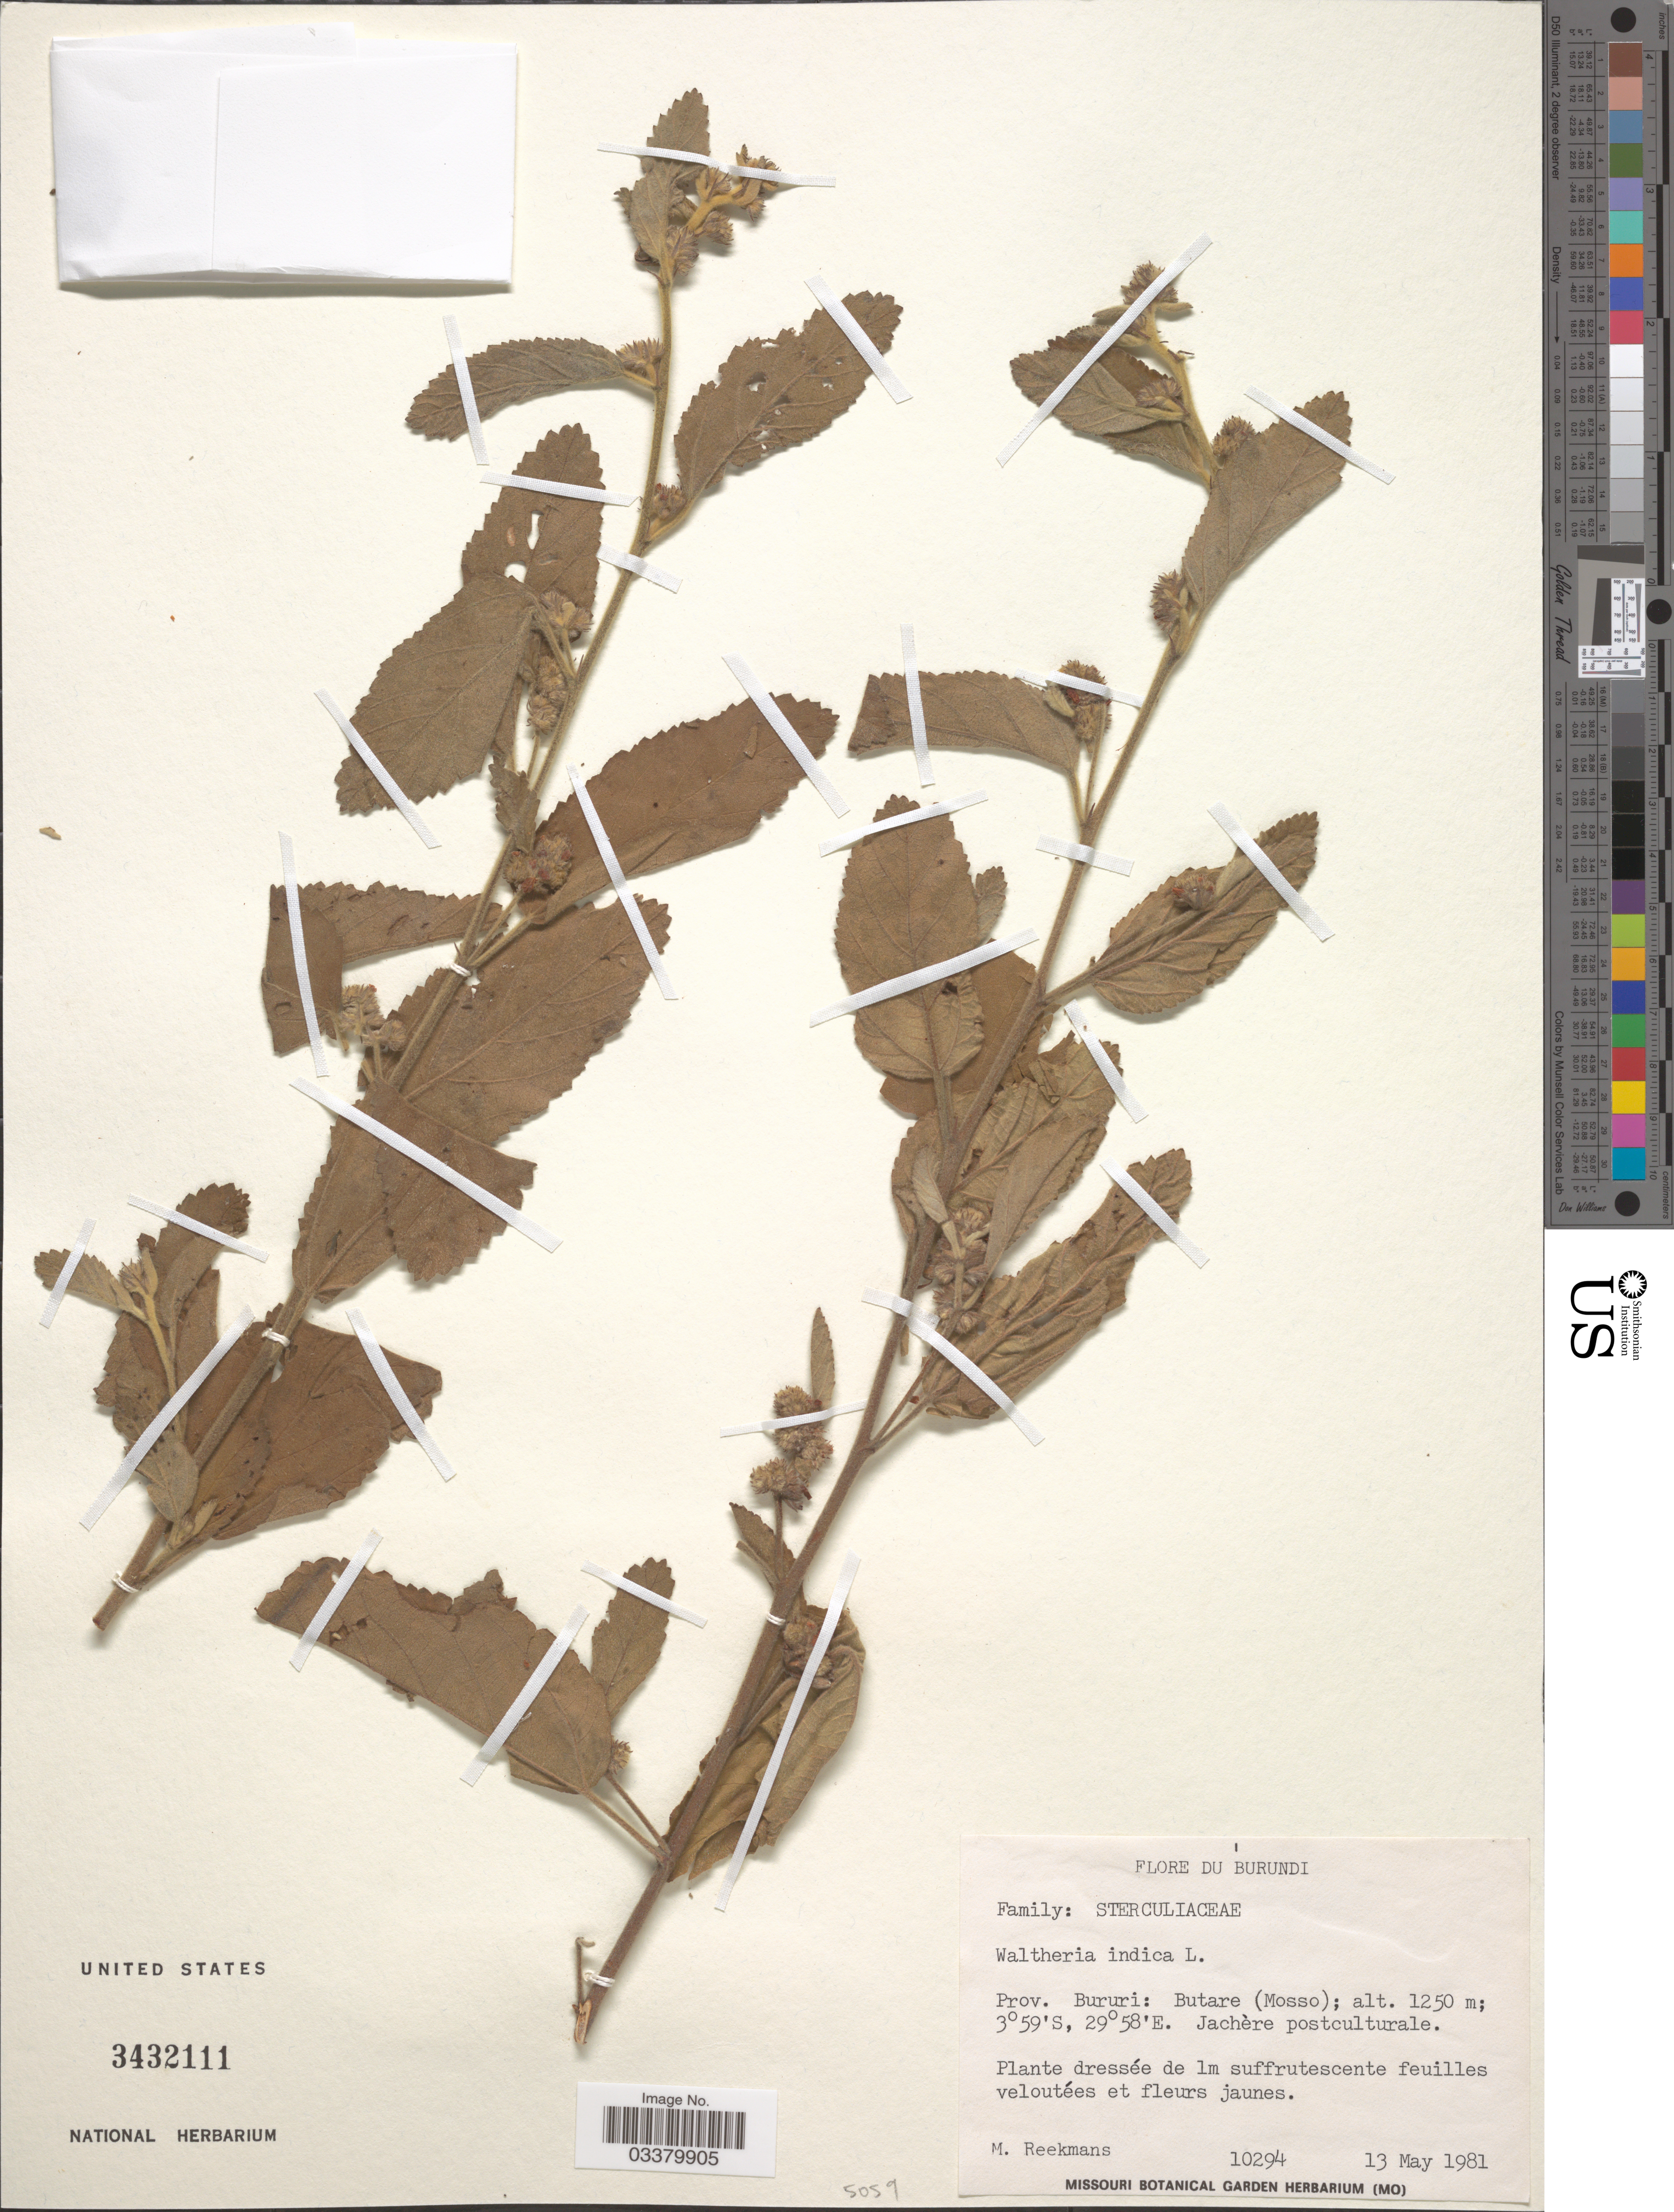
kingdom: Plantae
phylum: Tracheophyta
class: Magnoliopsida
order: Malvales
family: Malvaceae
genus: Waltheria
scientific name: Waltheria indica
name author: L.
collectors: M. Reekmans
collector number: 10294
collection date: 1981-05-13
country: Burundi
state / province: Bururi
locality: Butare (Mosso); Jachère postculturale.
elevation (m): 1250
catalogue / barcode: US 3432111